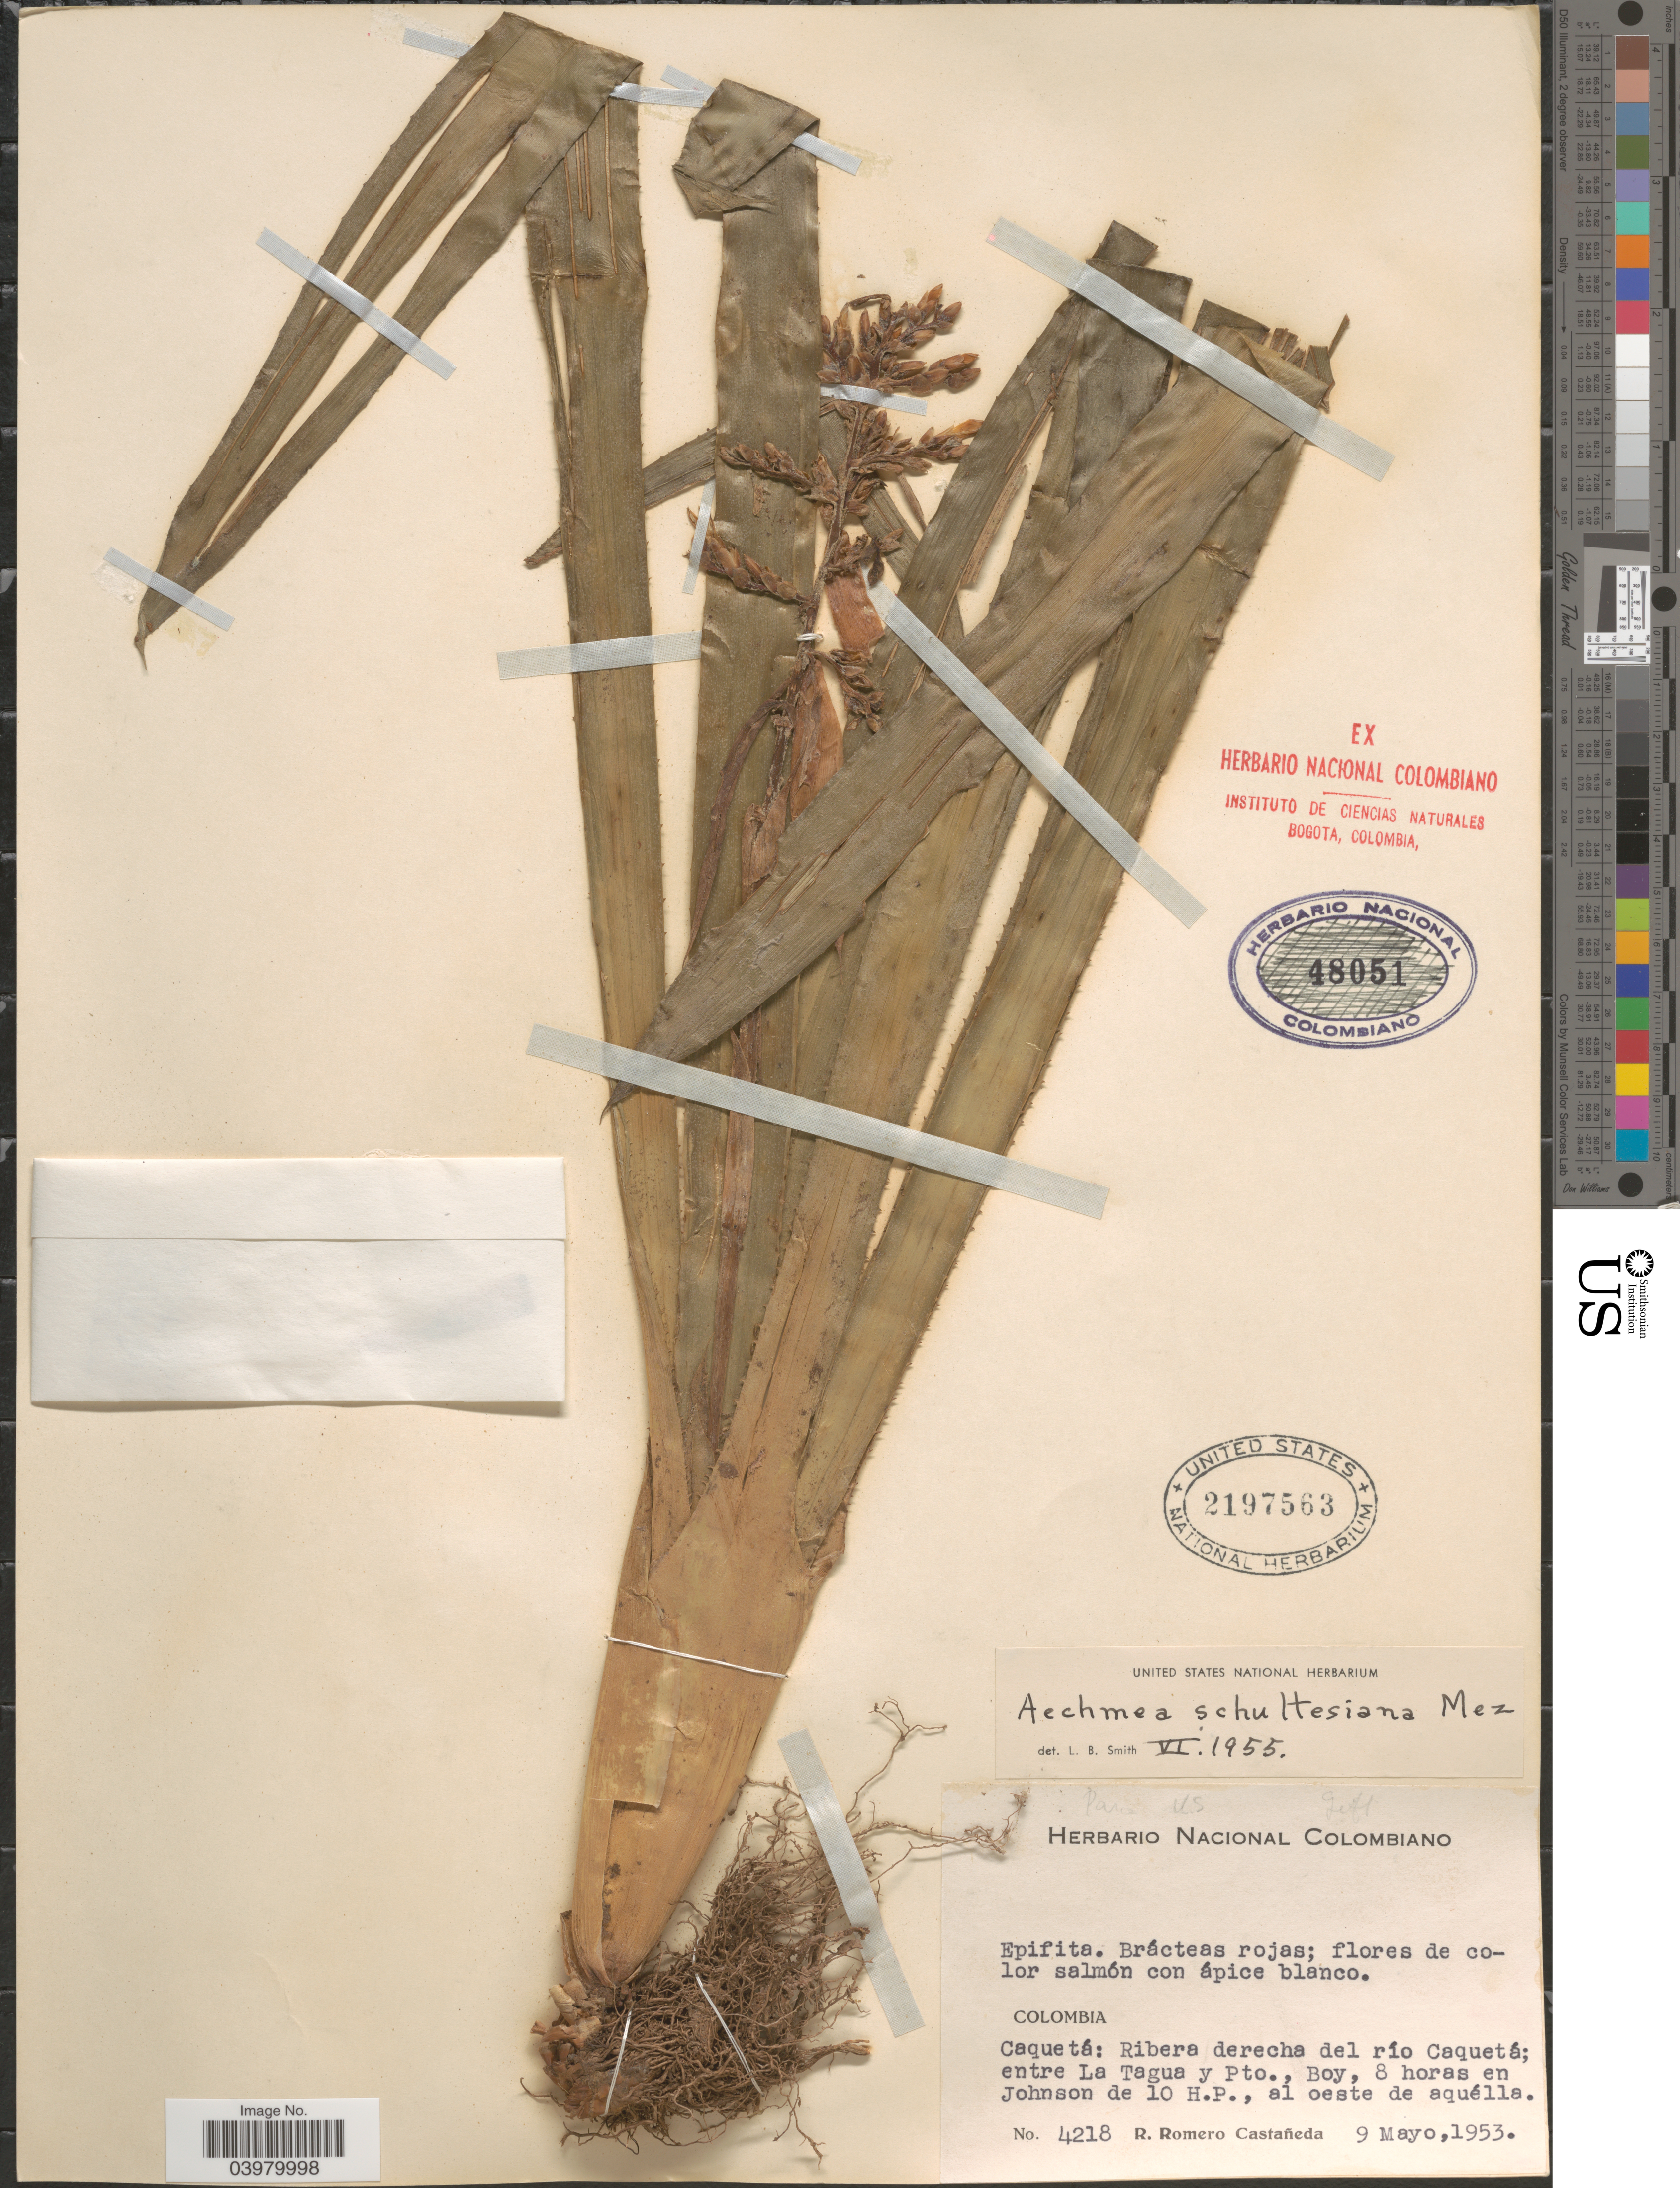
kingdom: Plantae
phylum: Tracheophyta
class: Liliopsida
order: Poales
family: Bromeliaceae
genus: Aechmea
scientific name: Aechmea penduliflora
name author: André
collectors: R. Romero Castañeda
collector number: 4218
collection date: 1953-05-09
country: Colombia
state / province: Caquetá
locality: Ribera derecha del río Caquetá; entre La Tagua y Pto., Boy, 8 horas en Johnson de 10 H.P., al oeste de aquélla.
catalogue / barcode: US 2197563